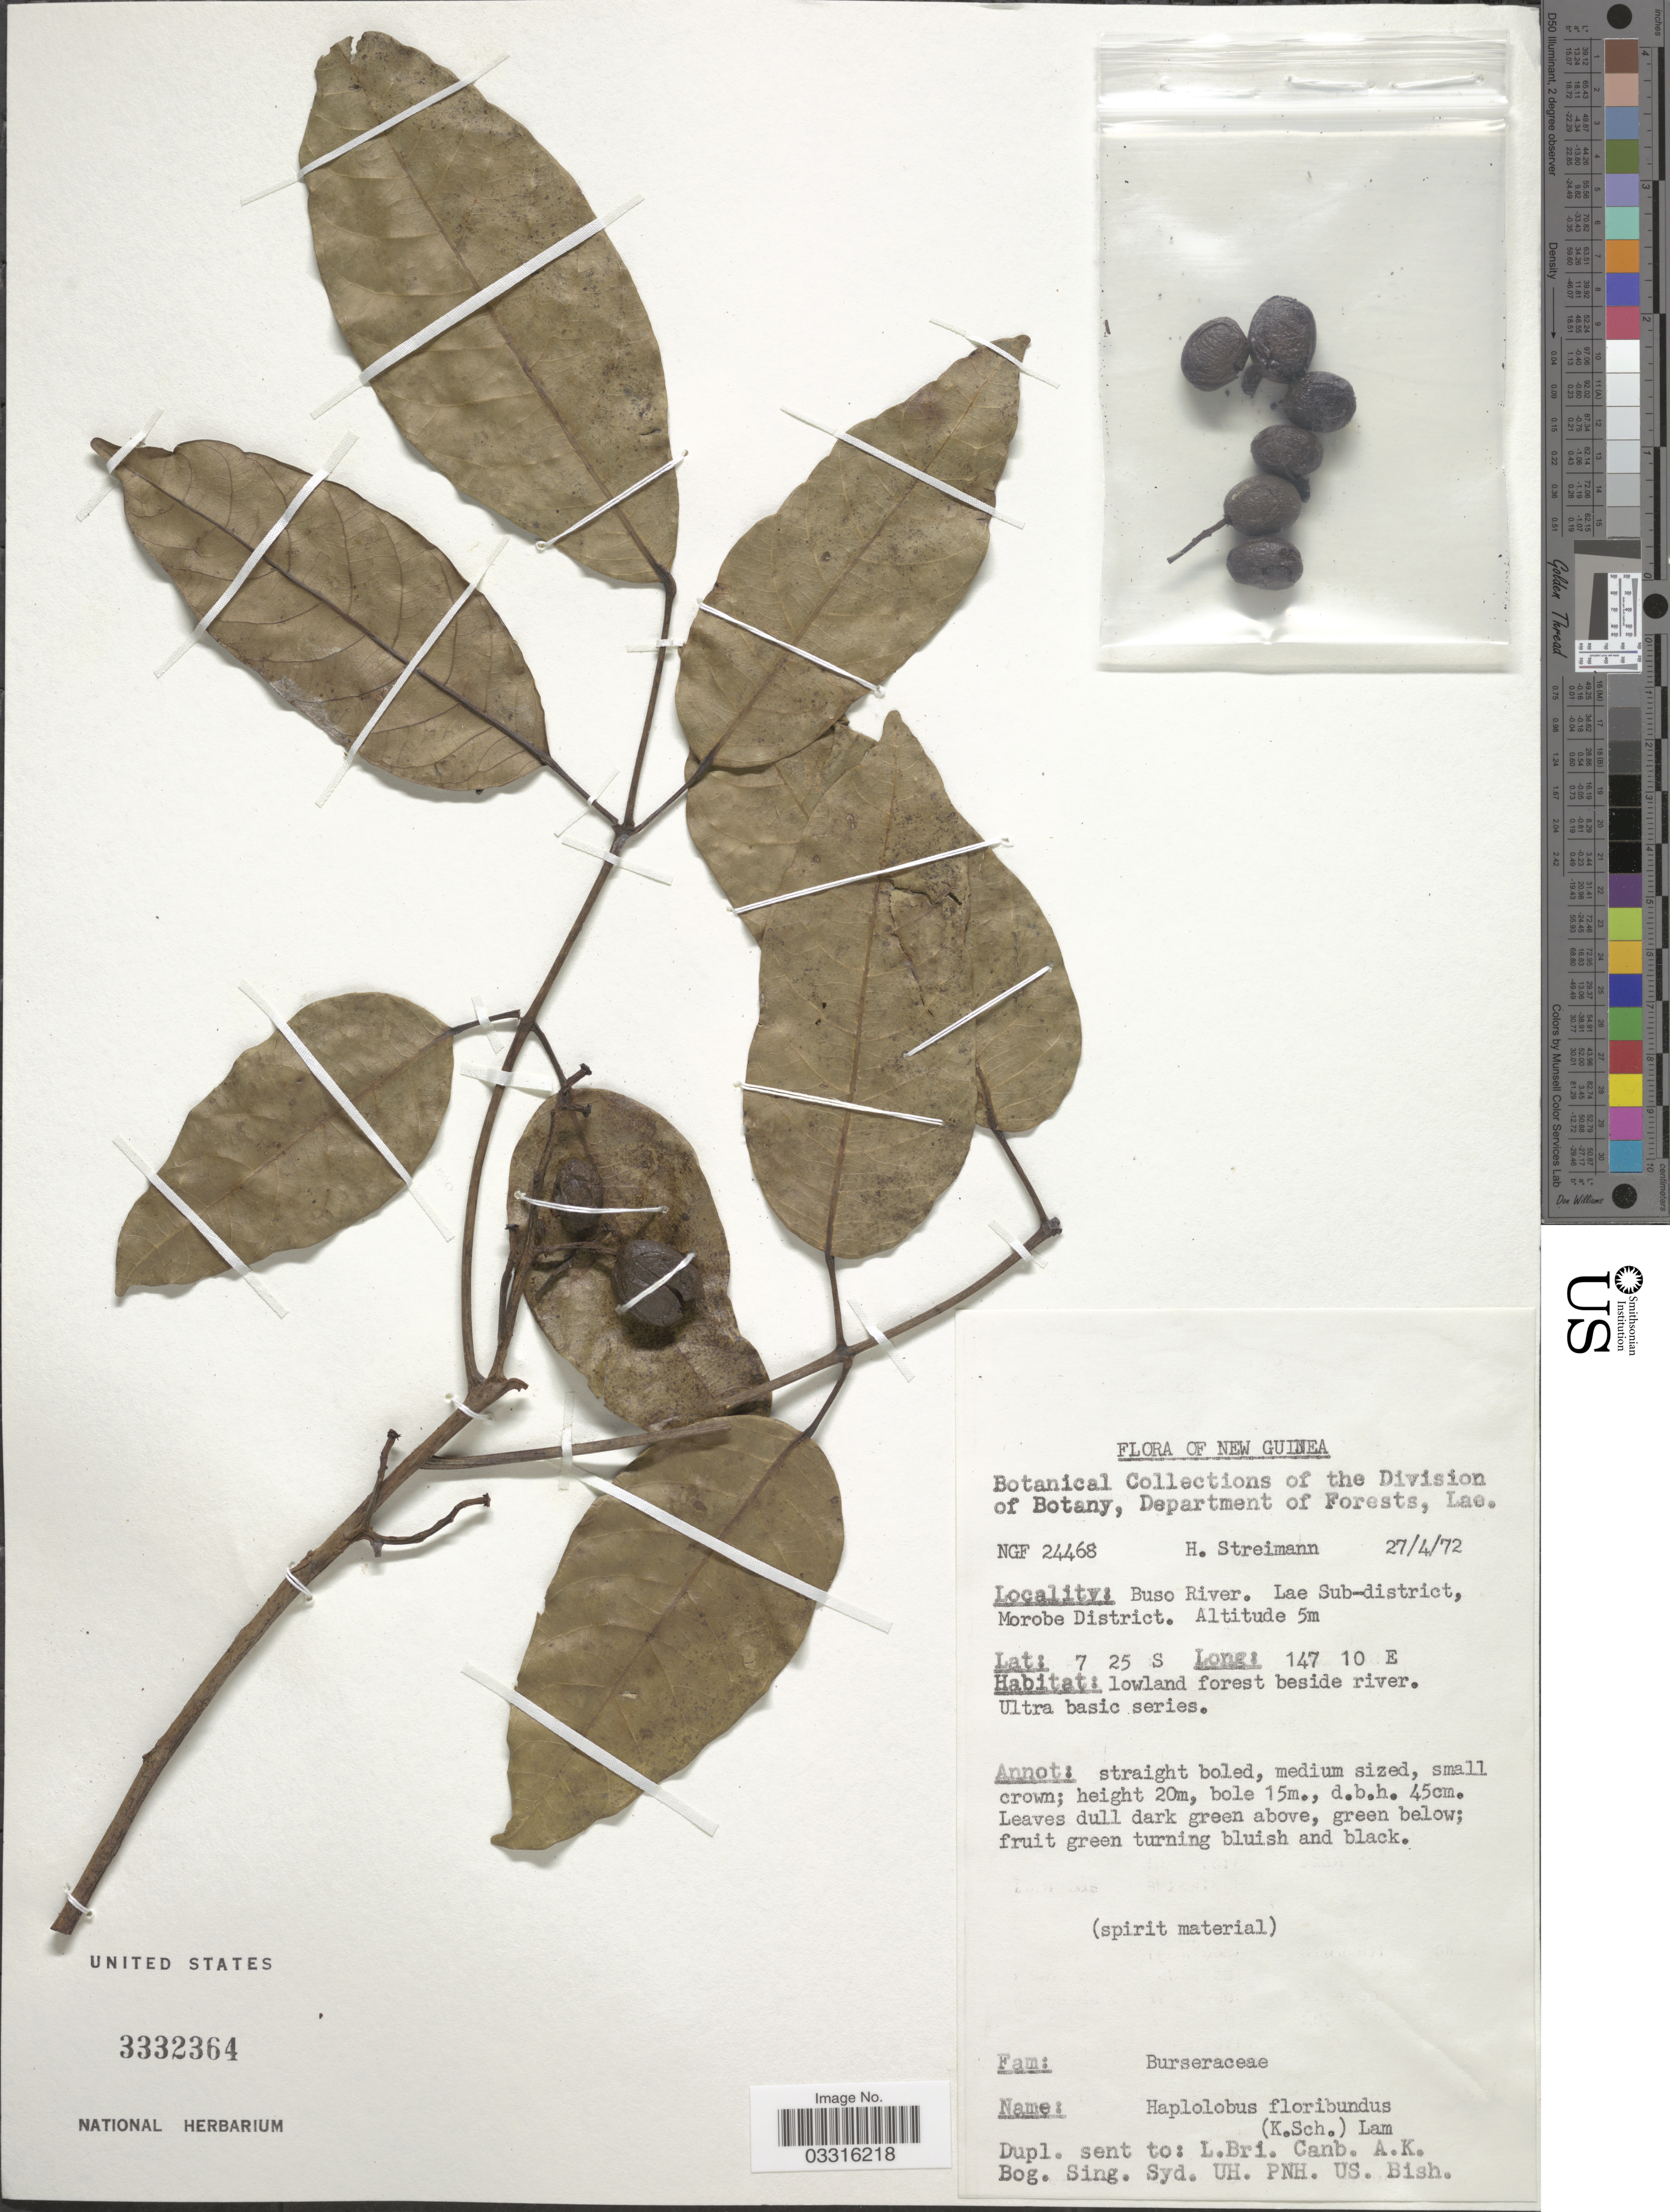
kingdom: Plantae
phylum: Tracheophyta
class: Magnoliopsida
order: Sapindales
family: Burseraceae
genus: Haplolobus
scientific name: Haplolobus floribundus subsp. floribundus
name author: (K. Schum.) H.J. Lam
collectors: H. Streimann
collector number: NGF24468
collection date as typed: Transcribed d/m/y: 27/4/72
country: Papua New Guinea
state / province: Morobe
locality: New Guinea, Buso River. Lae Sub-district, Morobe District.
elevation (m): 5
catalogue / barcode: US 3332364